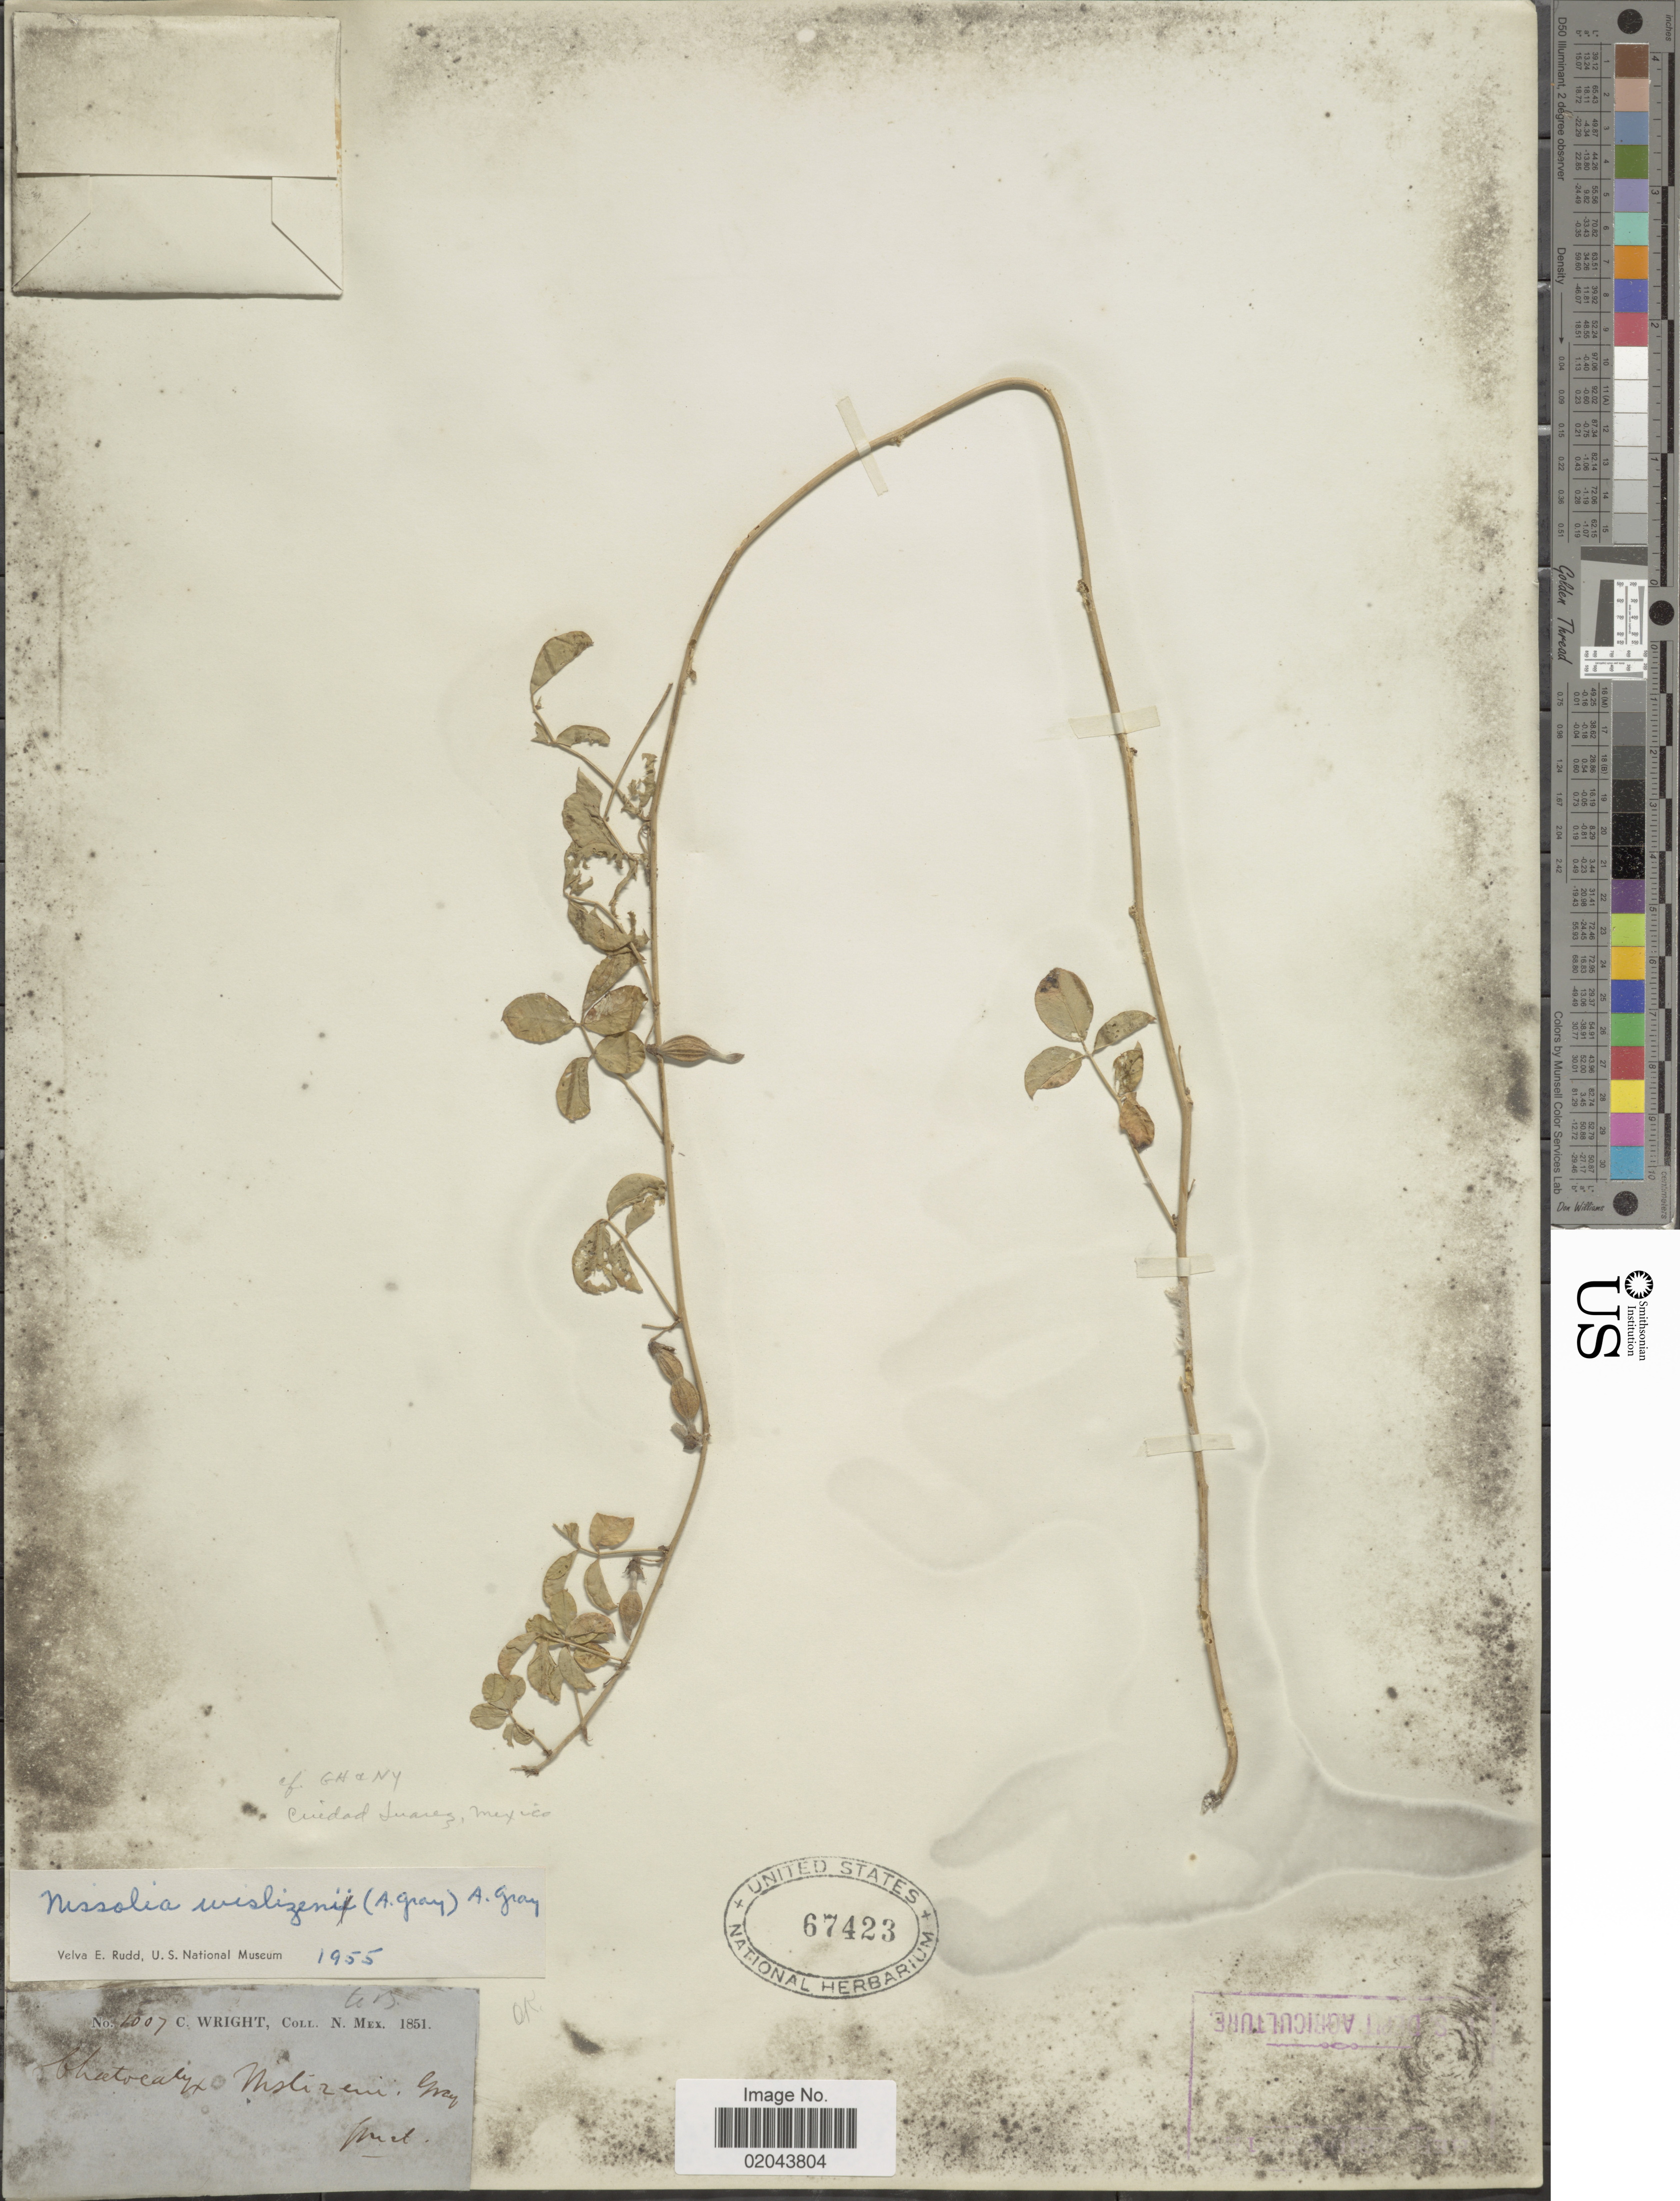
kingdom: Plantae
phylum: Tracheophyta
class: Magnoliopsida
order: Fabales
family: Fabaceae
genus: Nissolia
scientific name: Nissolia wislizeni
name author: A. Gray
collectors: C. Wright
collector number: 1007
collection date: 1851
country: Mexico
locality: N. Mex.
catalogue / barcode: US 67423